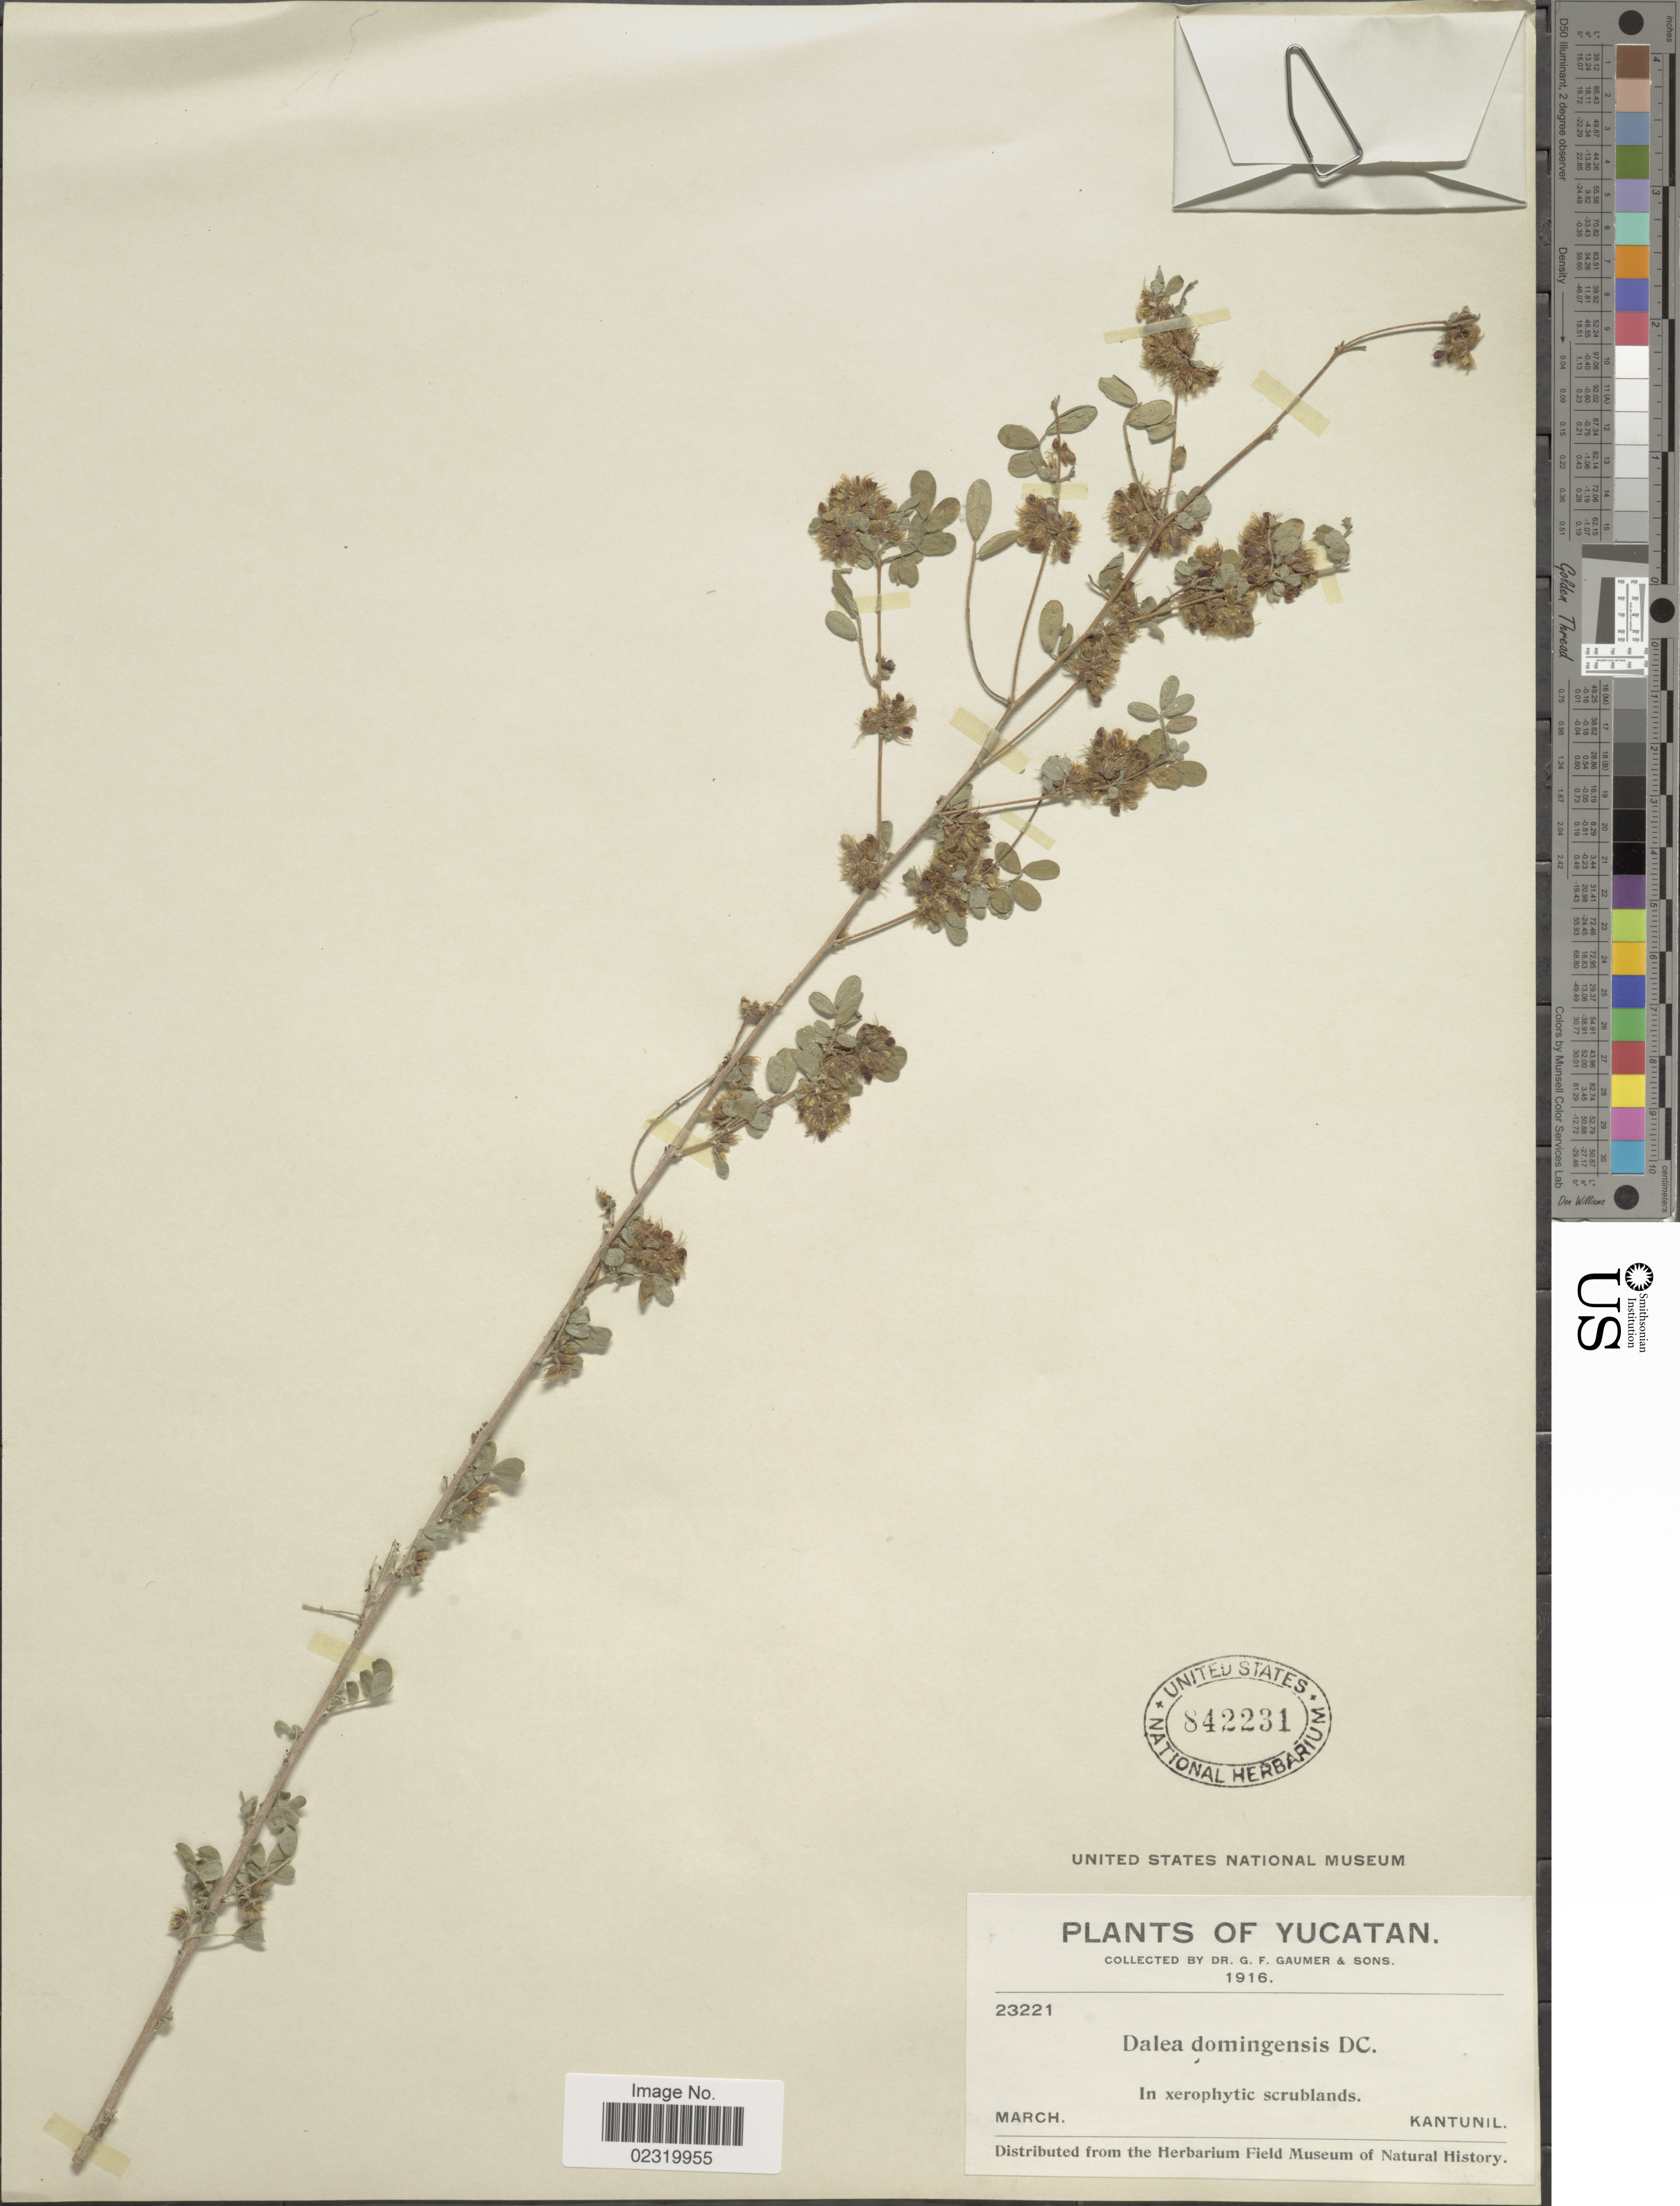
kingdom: Plantae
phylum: Tracheophyta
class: Magnoliopsida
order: Fabales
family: Fabaceae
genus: Dalea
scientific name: Dalea scandens var. paucifolia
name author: (J.M. Coult.) Barneby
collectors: G. F. Gaumer & et al.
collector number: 23221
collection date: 1916-03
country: Mexico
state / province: Yucatán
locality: Kantunil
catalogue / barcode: US 842231